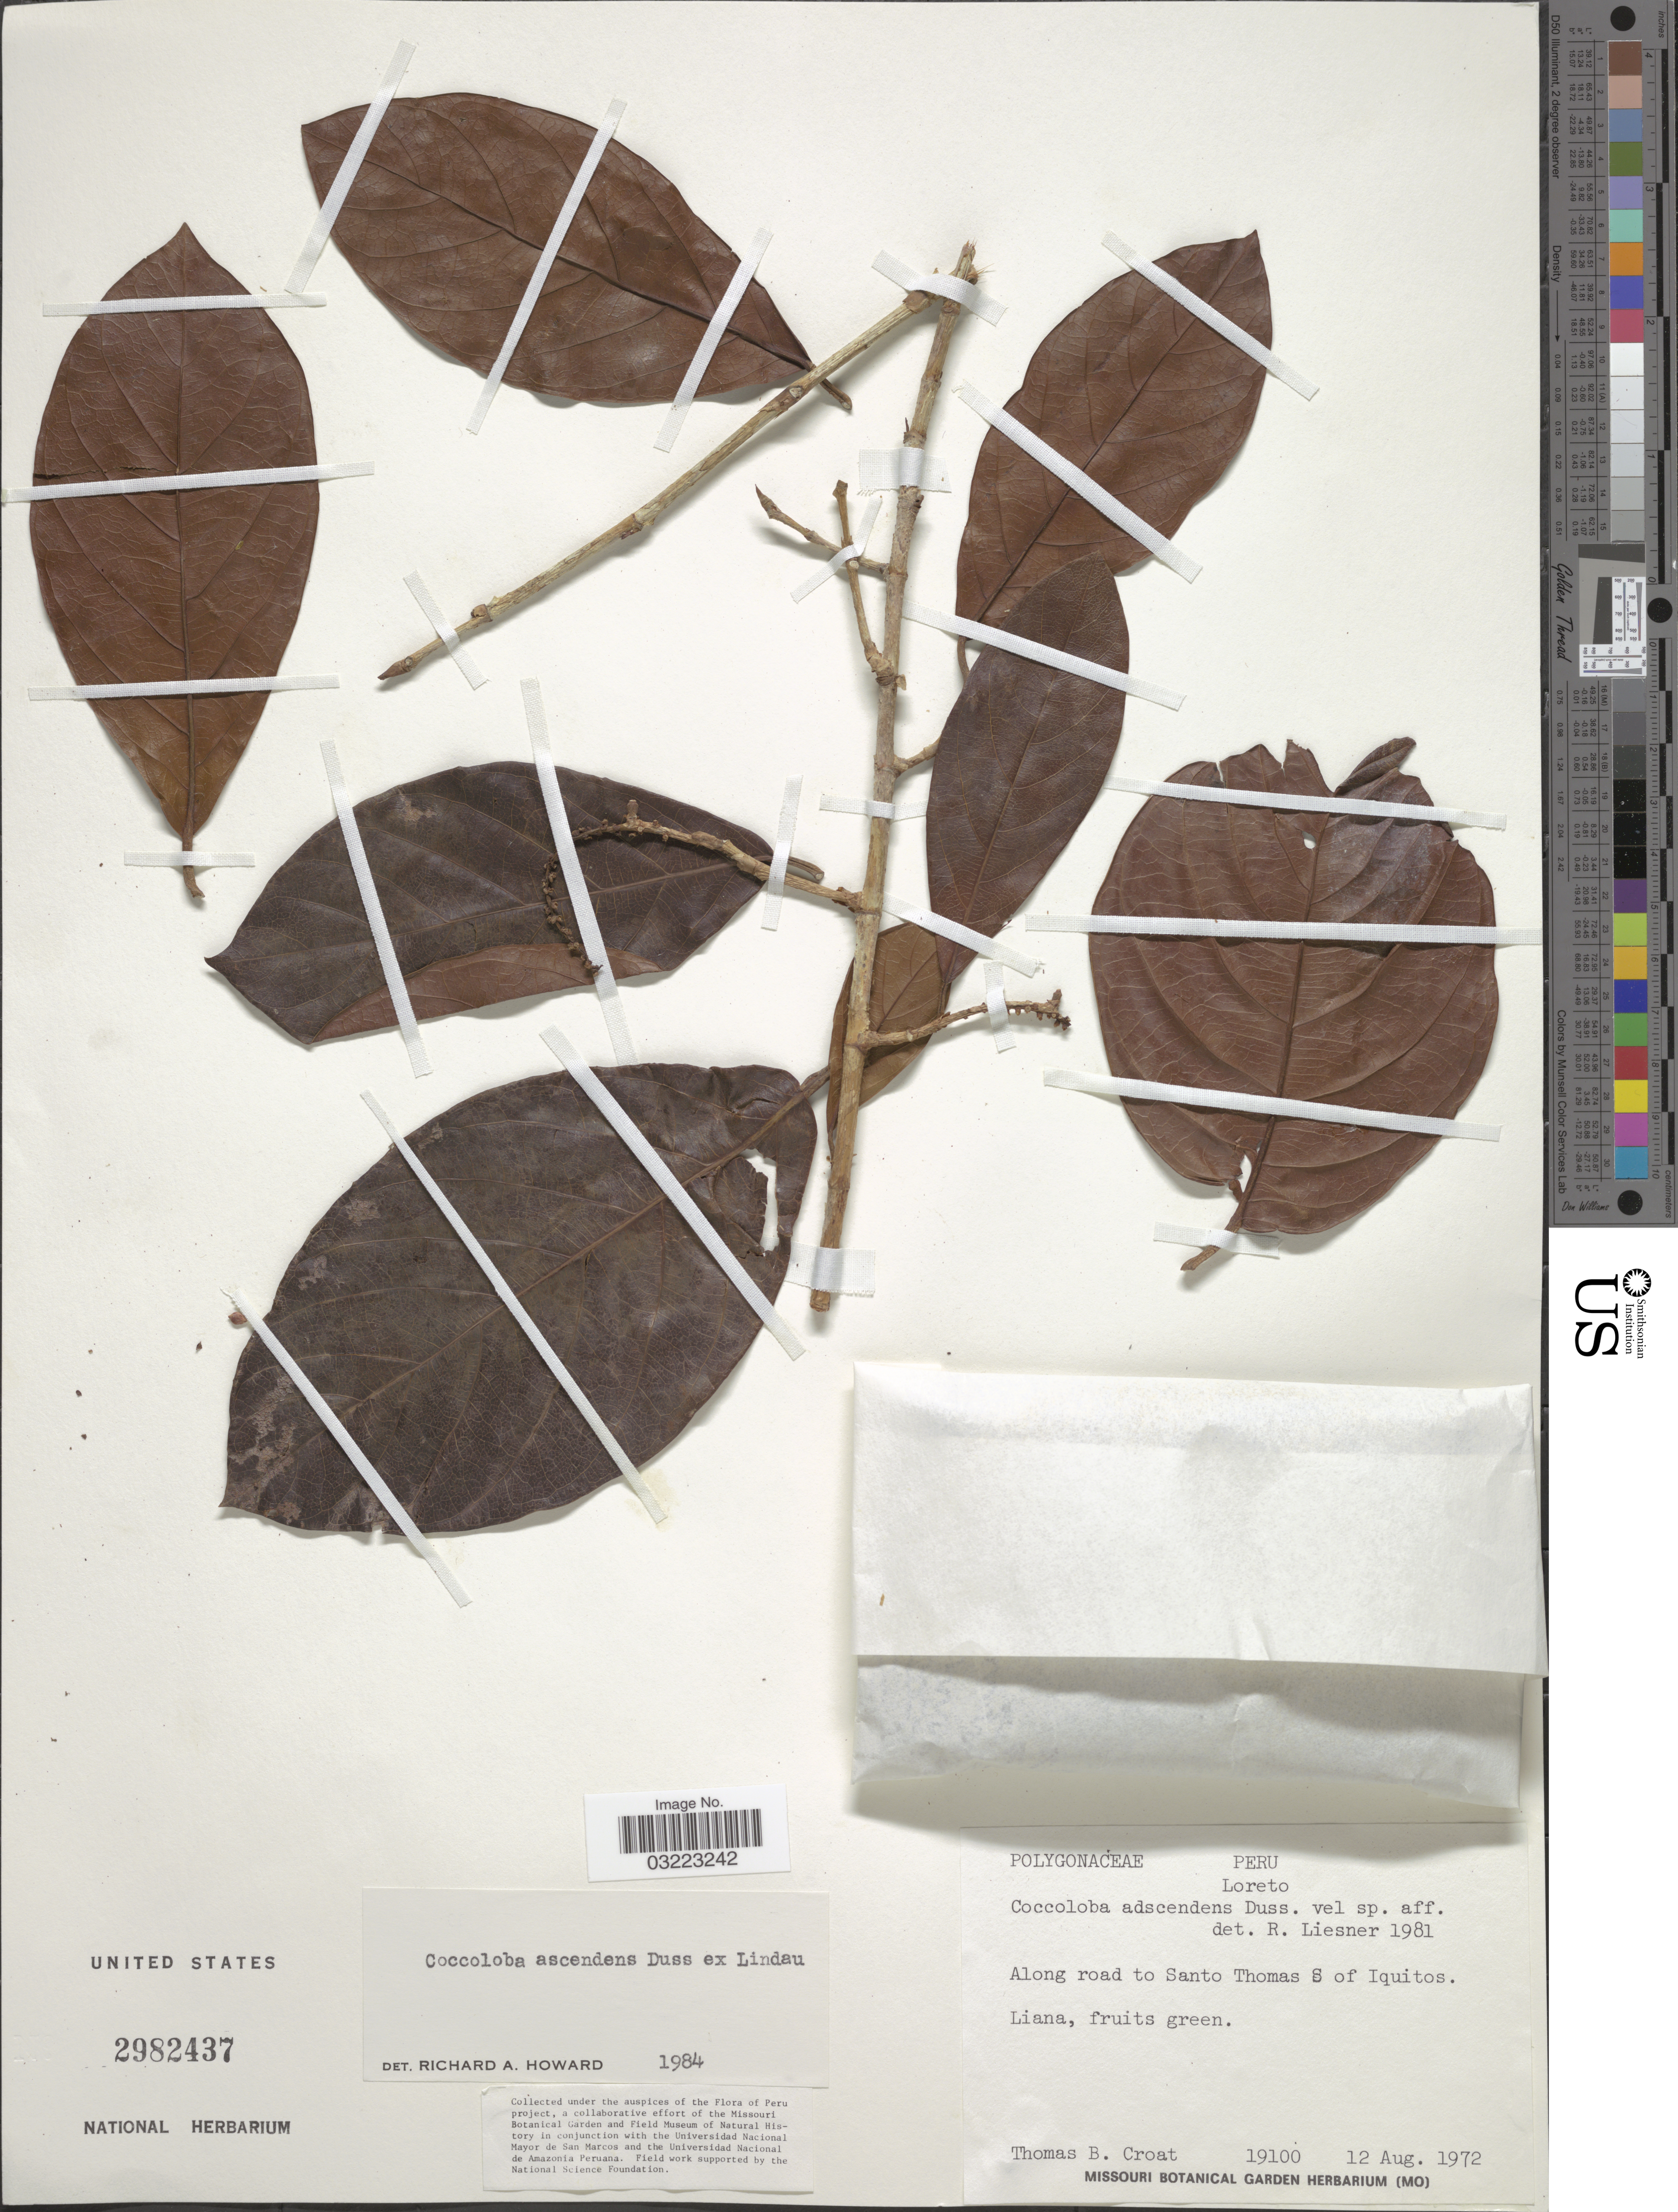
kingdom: Plantae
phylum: Tracheophyta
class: Magnoliopsida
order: Caryophyllales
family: Polygonaceae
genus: Coccoloba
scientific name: Coccoloba ascendens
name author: Duss ex Lindau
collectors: T. B. Croat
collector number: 19100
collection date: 1972-08-12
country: Peru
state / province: Loreto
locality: Along road to Santo Thomas S of Iquitos.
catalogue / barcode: US 2982437